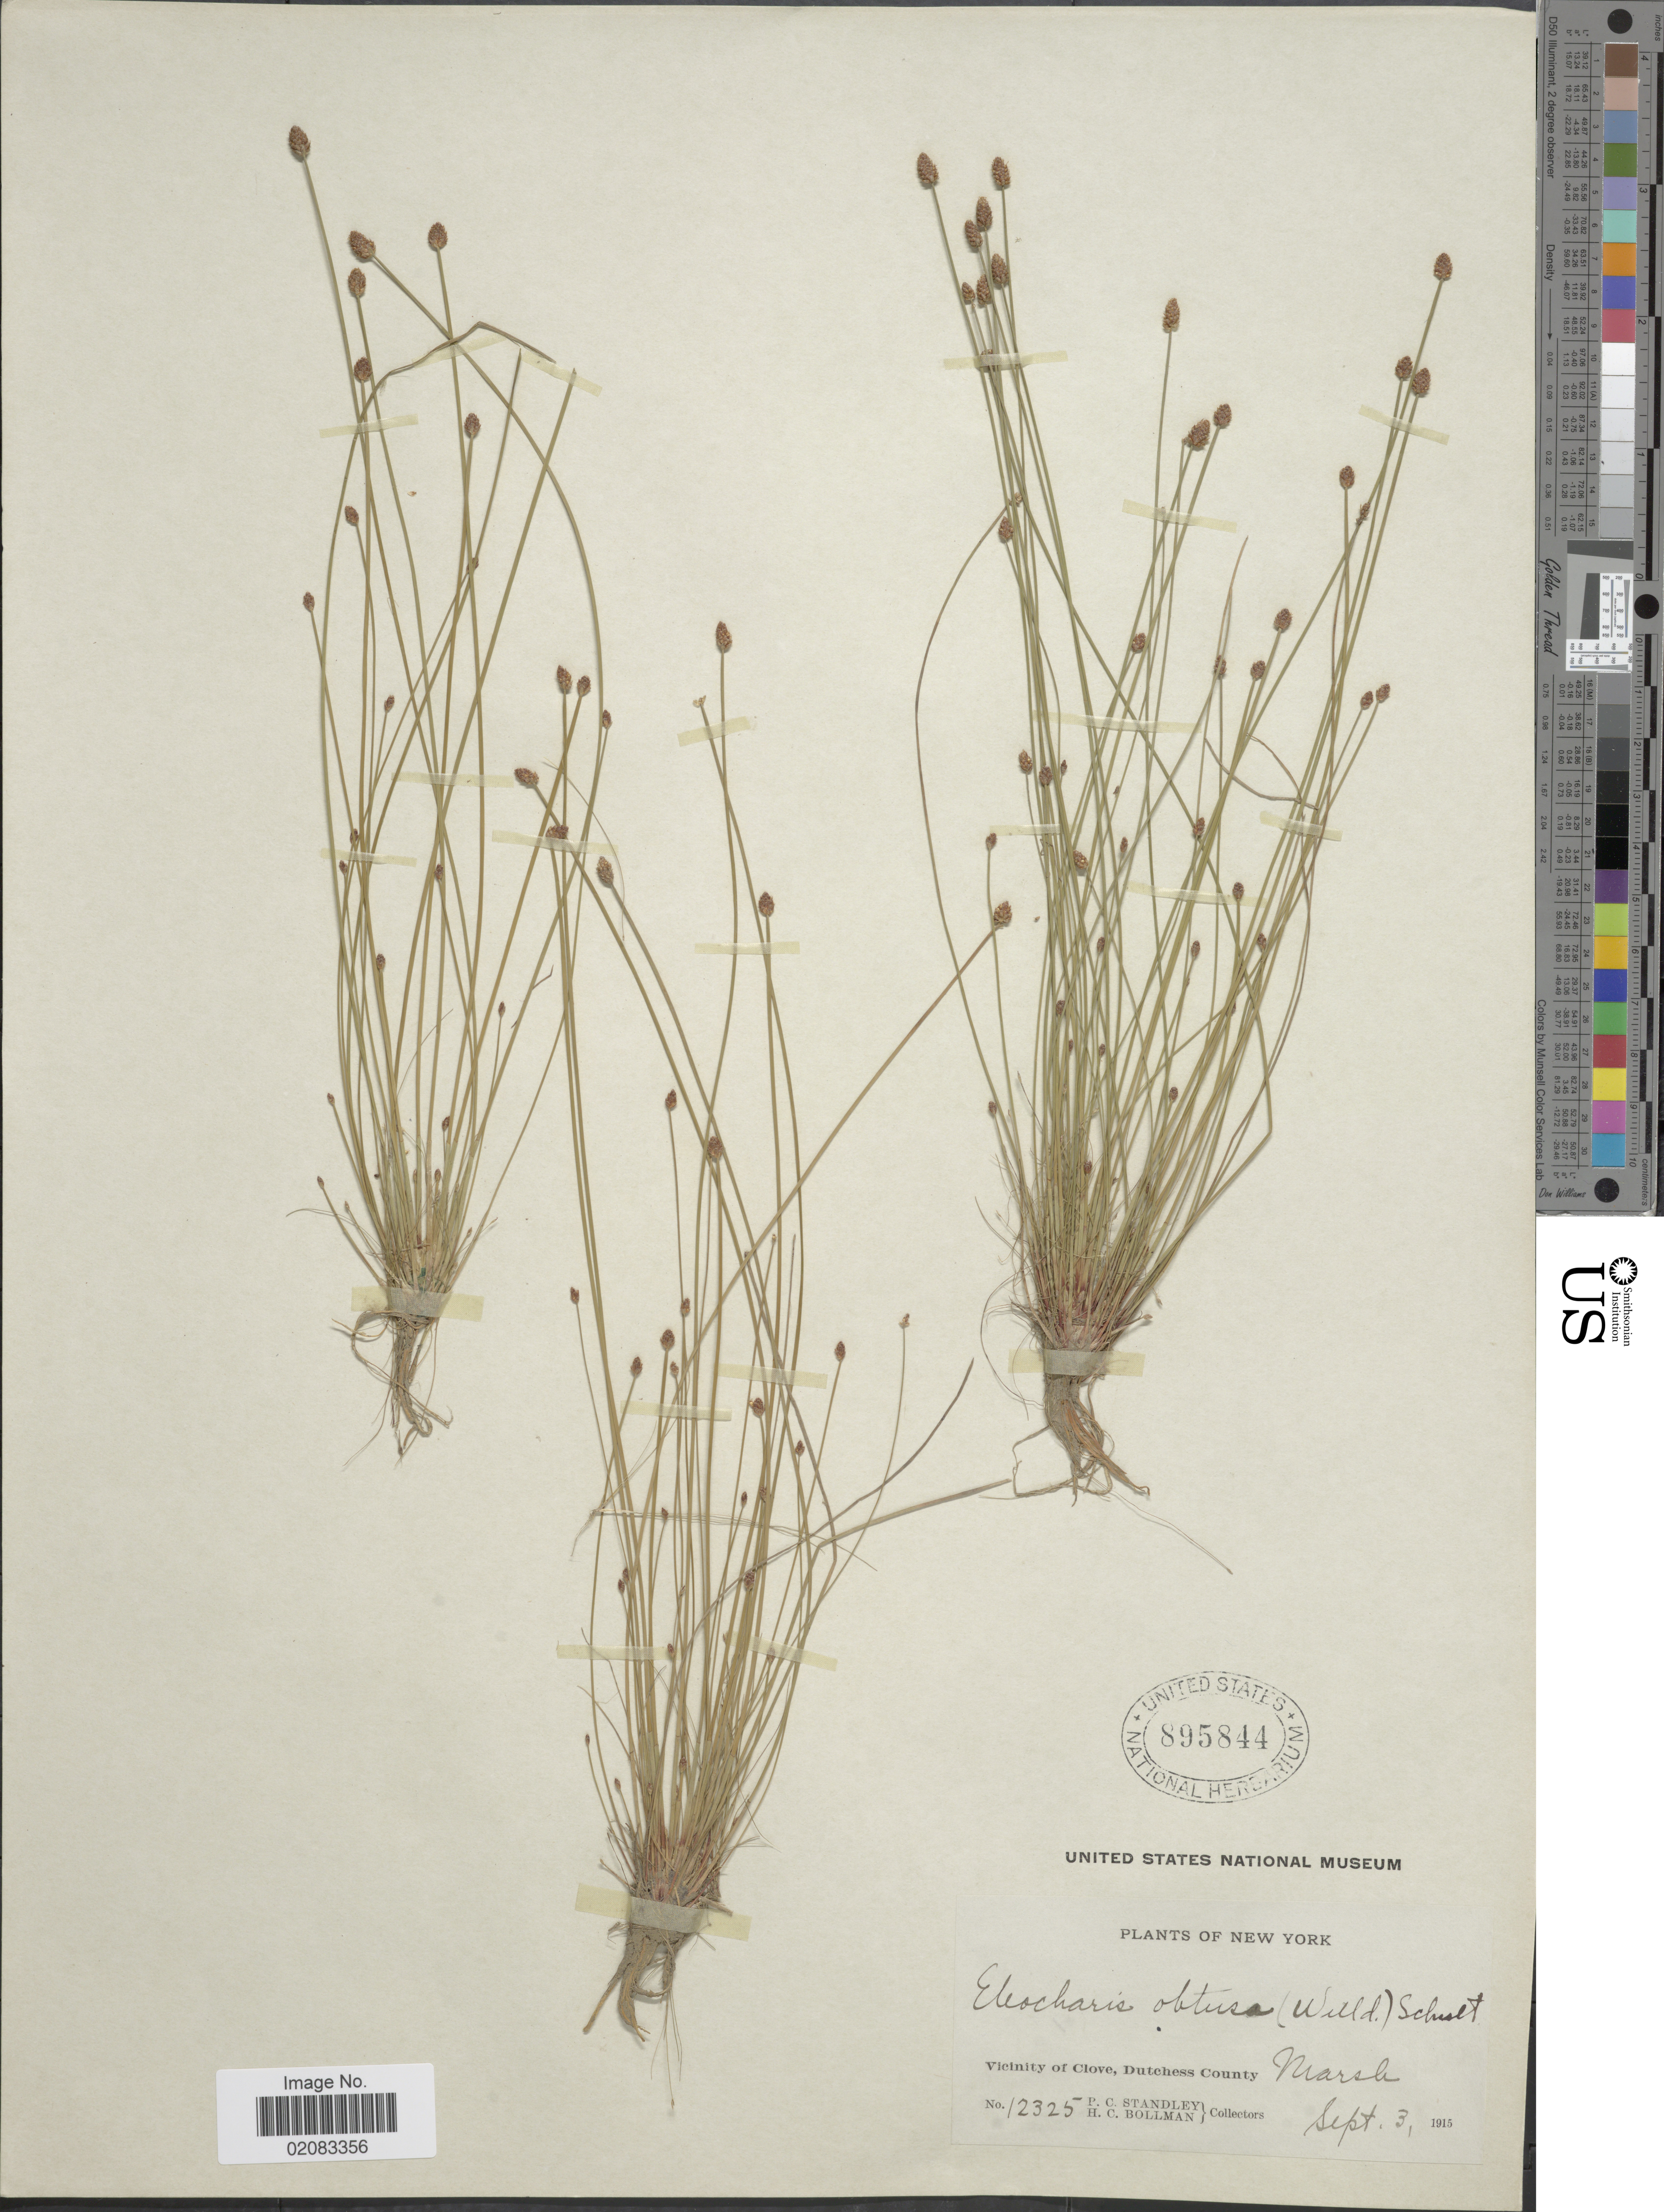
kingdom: Plantae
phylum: Tracheophyta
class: Liliopsida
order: Poales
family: Cyperaceae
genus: Eleocharis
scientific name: Eleocharis obtusa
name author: (Willd.) Schult.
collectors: P. C. Standley & H. C. Bollman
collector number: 12325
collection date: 1915-09-03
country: United States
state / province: New York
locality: Vicinity of Clove, Dutches County, Marsh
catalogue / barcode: US 895844